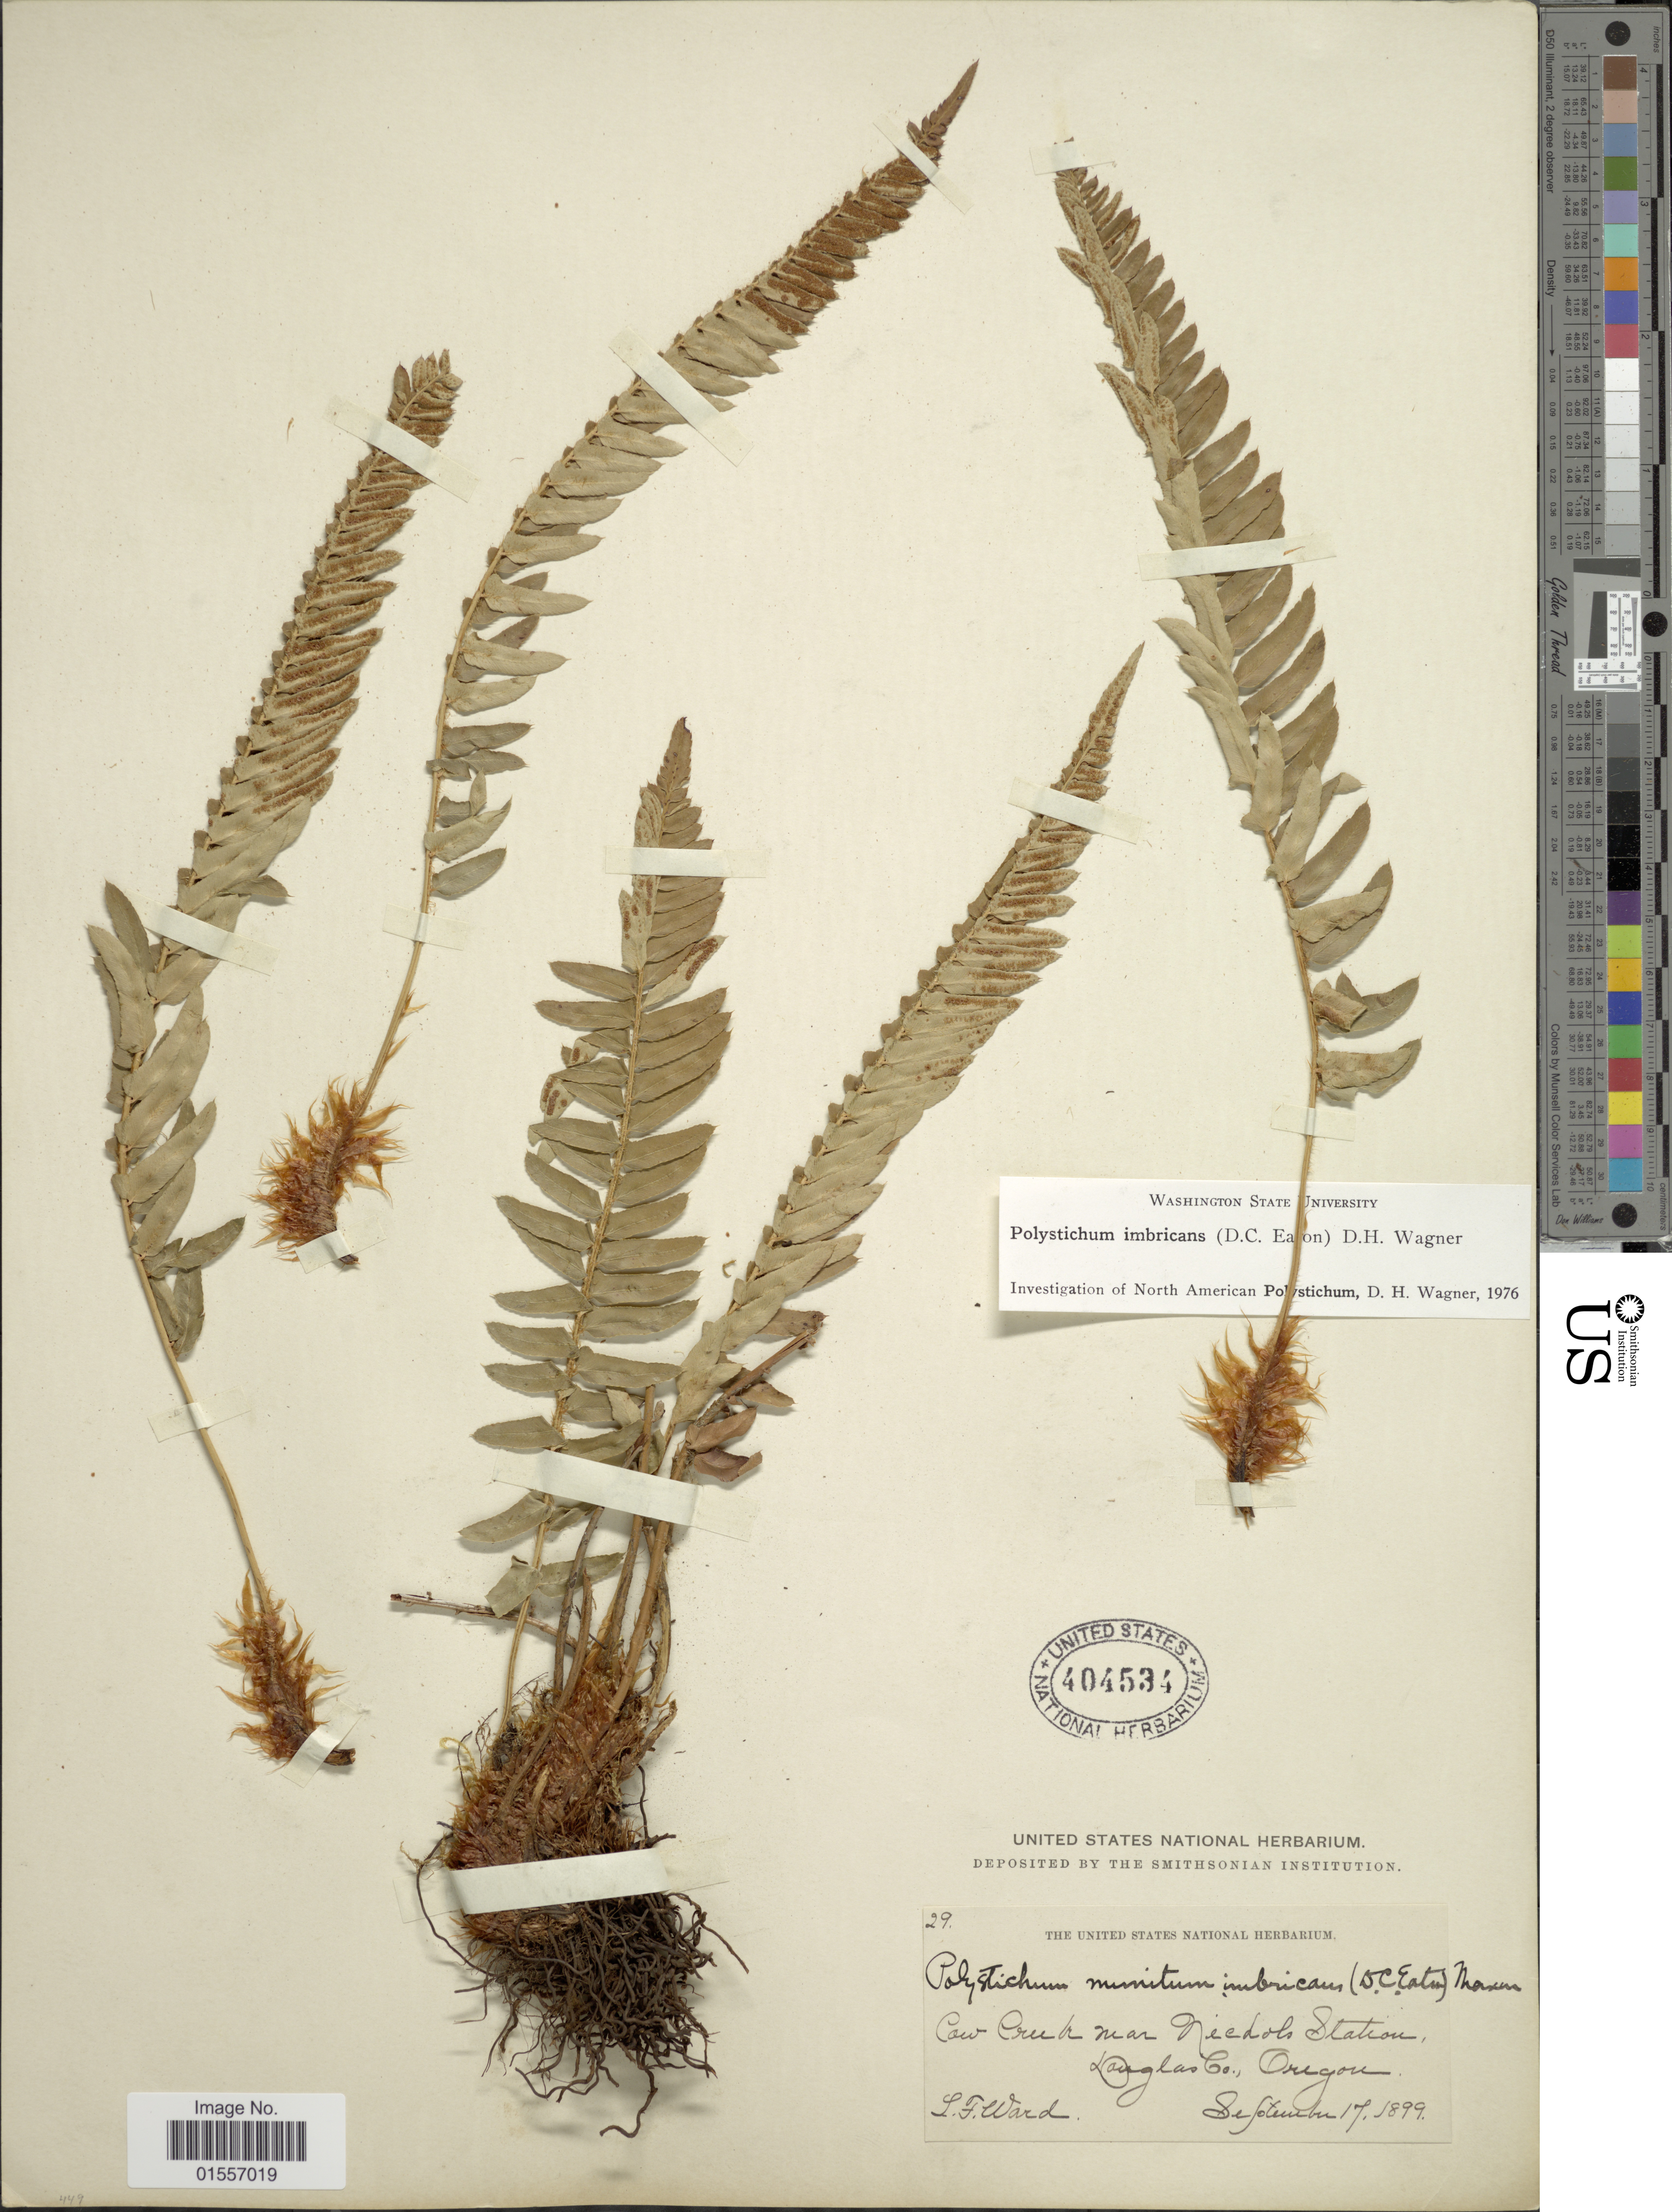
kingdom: Plantae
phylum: Tracheophyta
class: Polypodiopsida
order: Polypodiales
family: Dryopteridaceae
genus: Polystichum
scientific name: Polystichum imbricans subsp. imbricans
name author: (D.C. Eaton) D.H. Wagner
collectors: L. Ward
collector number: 29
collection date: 1899-09-17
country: United States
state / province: Oregon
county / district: Douglas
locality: Cow Creek near Nichols Station, Douglas Co., Oregon.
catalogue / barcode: US 404534